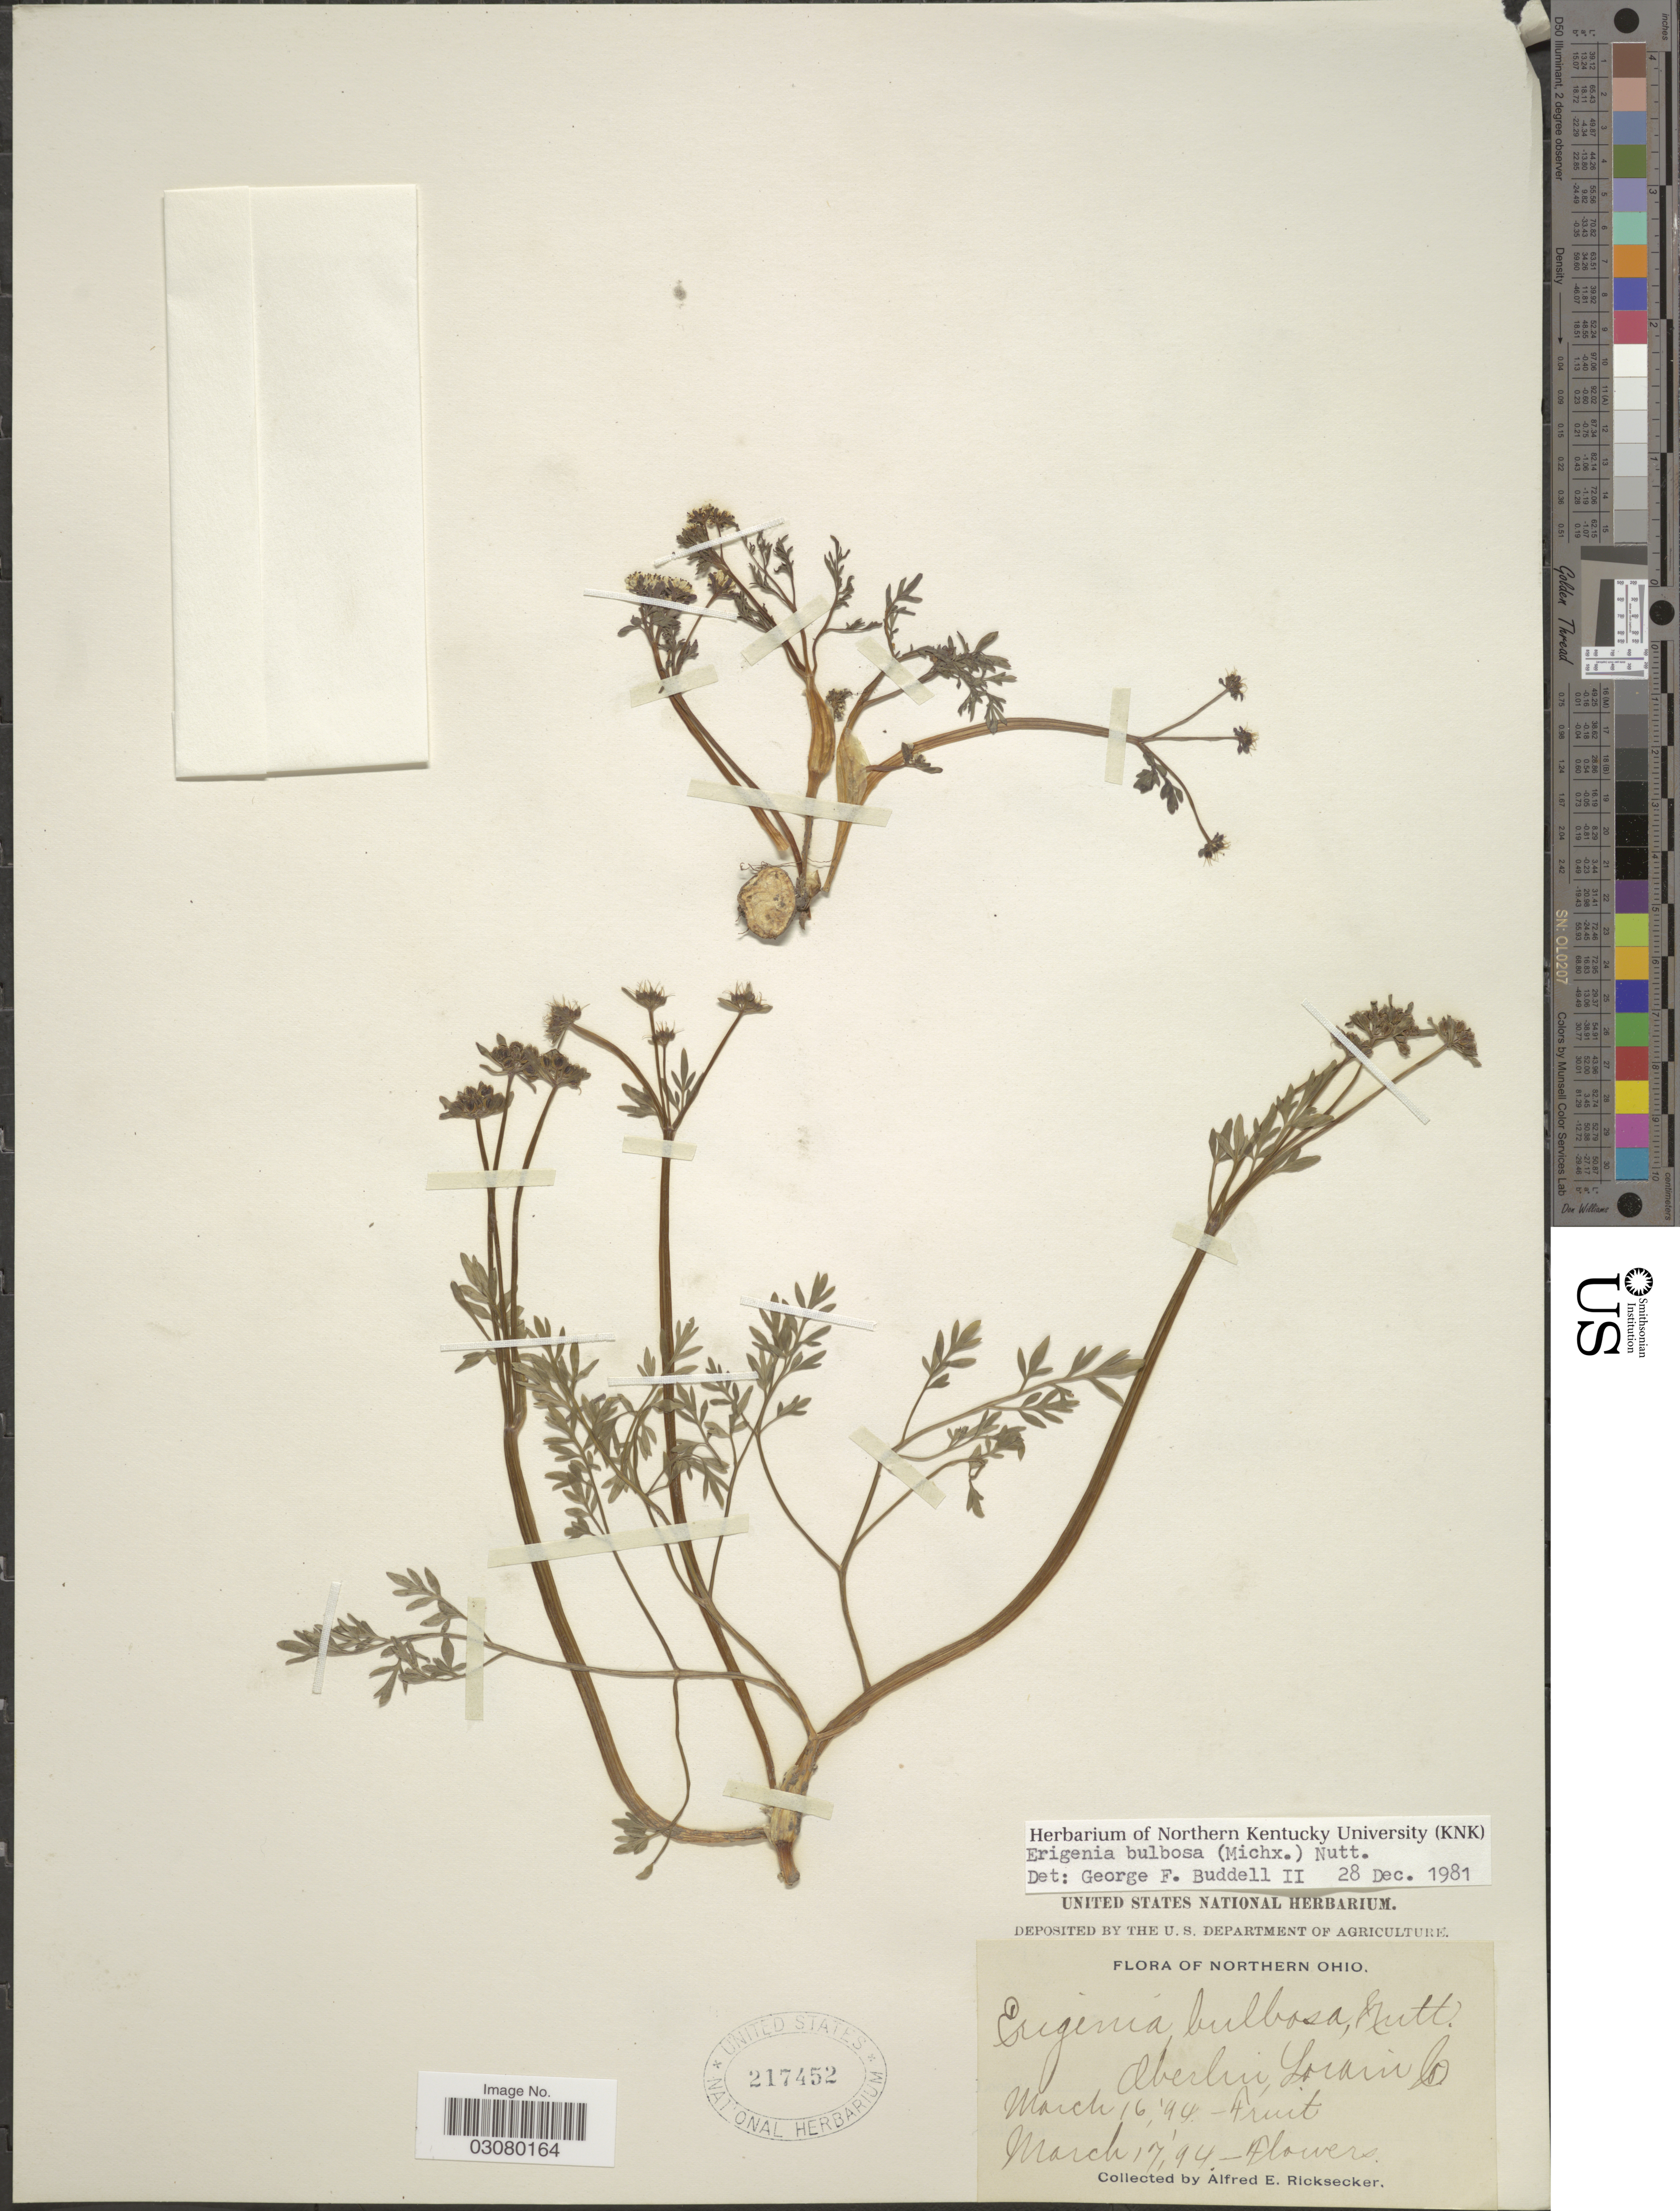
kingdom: Plantae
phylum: Tracheophyta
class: Magnoliopsida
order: Apiales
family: Apiaceae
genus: Erigenia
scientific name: Erigenia bulbosa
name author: (Michx.) Nutt.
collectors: A. E. Ricksecker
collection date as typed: Transcribed d/m/y: 16/3/94 to 17/3/94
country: United States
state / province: Ohio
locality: Northern Ohio. Oberlin, Lorain Co.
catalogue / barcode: US 217452